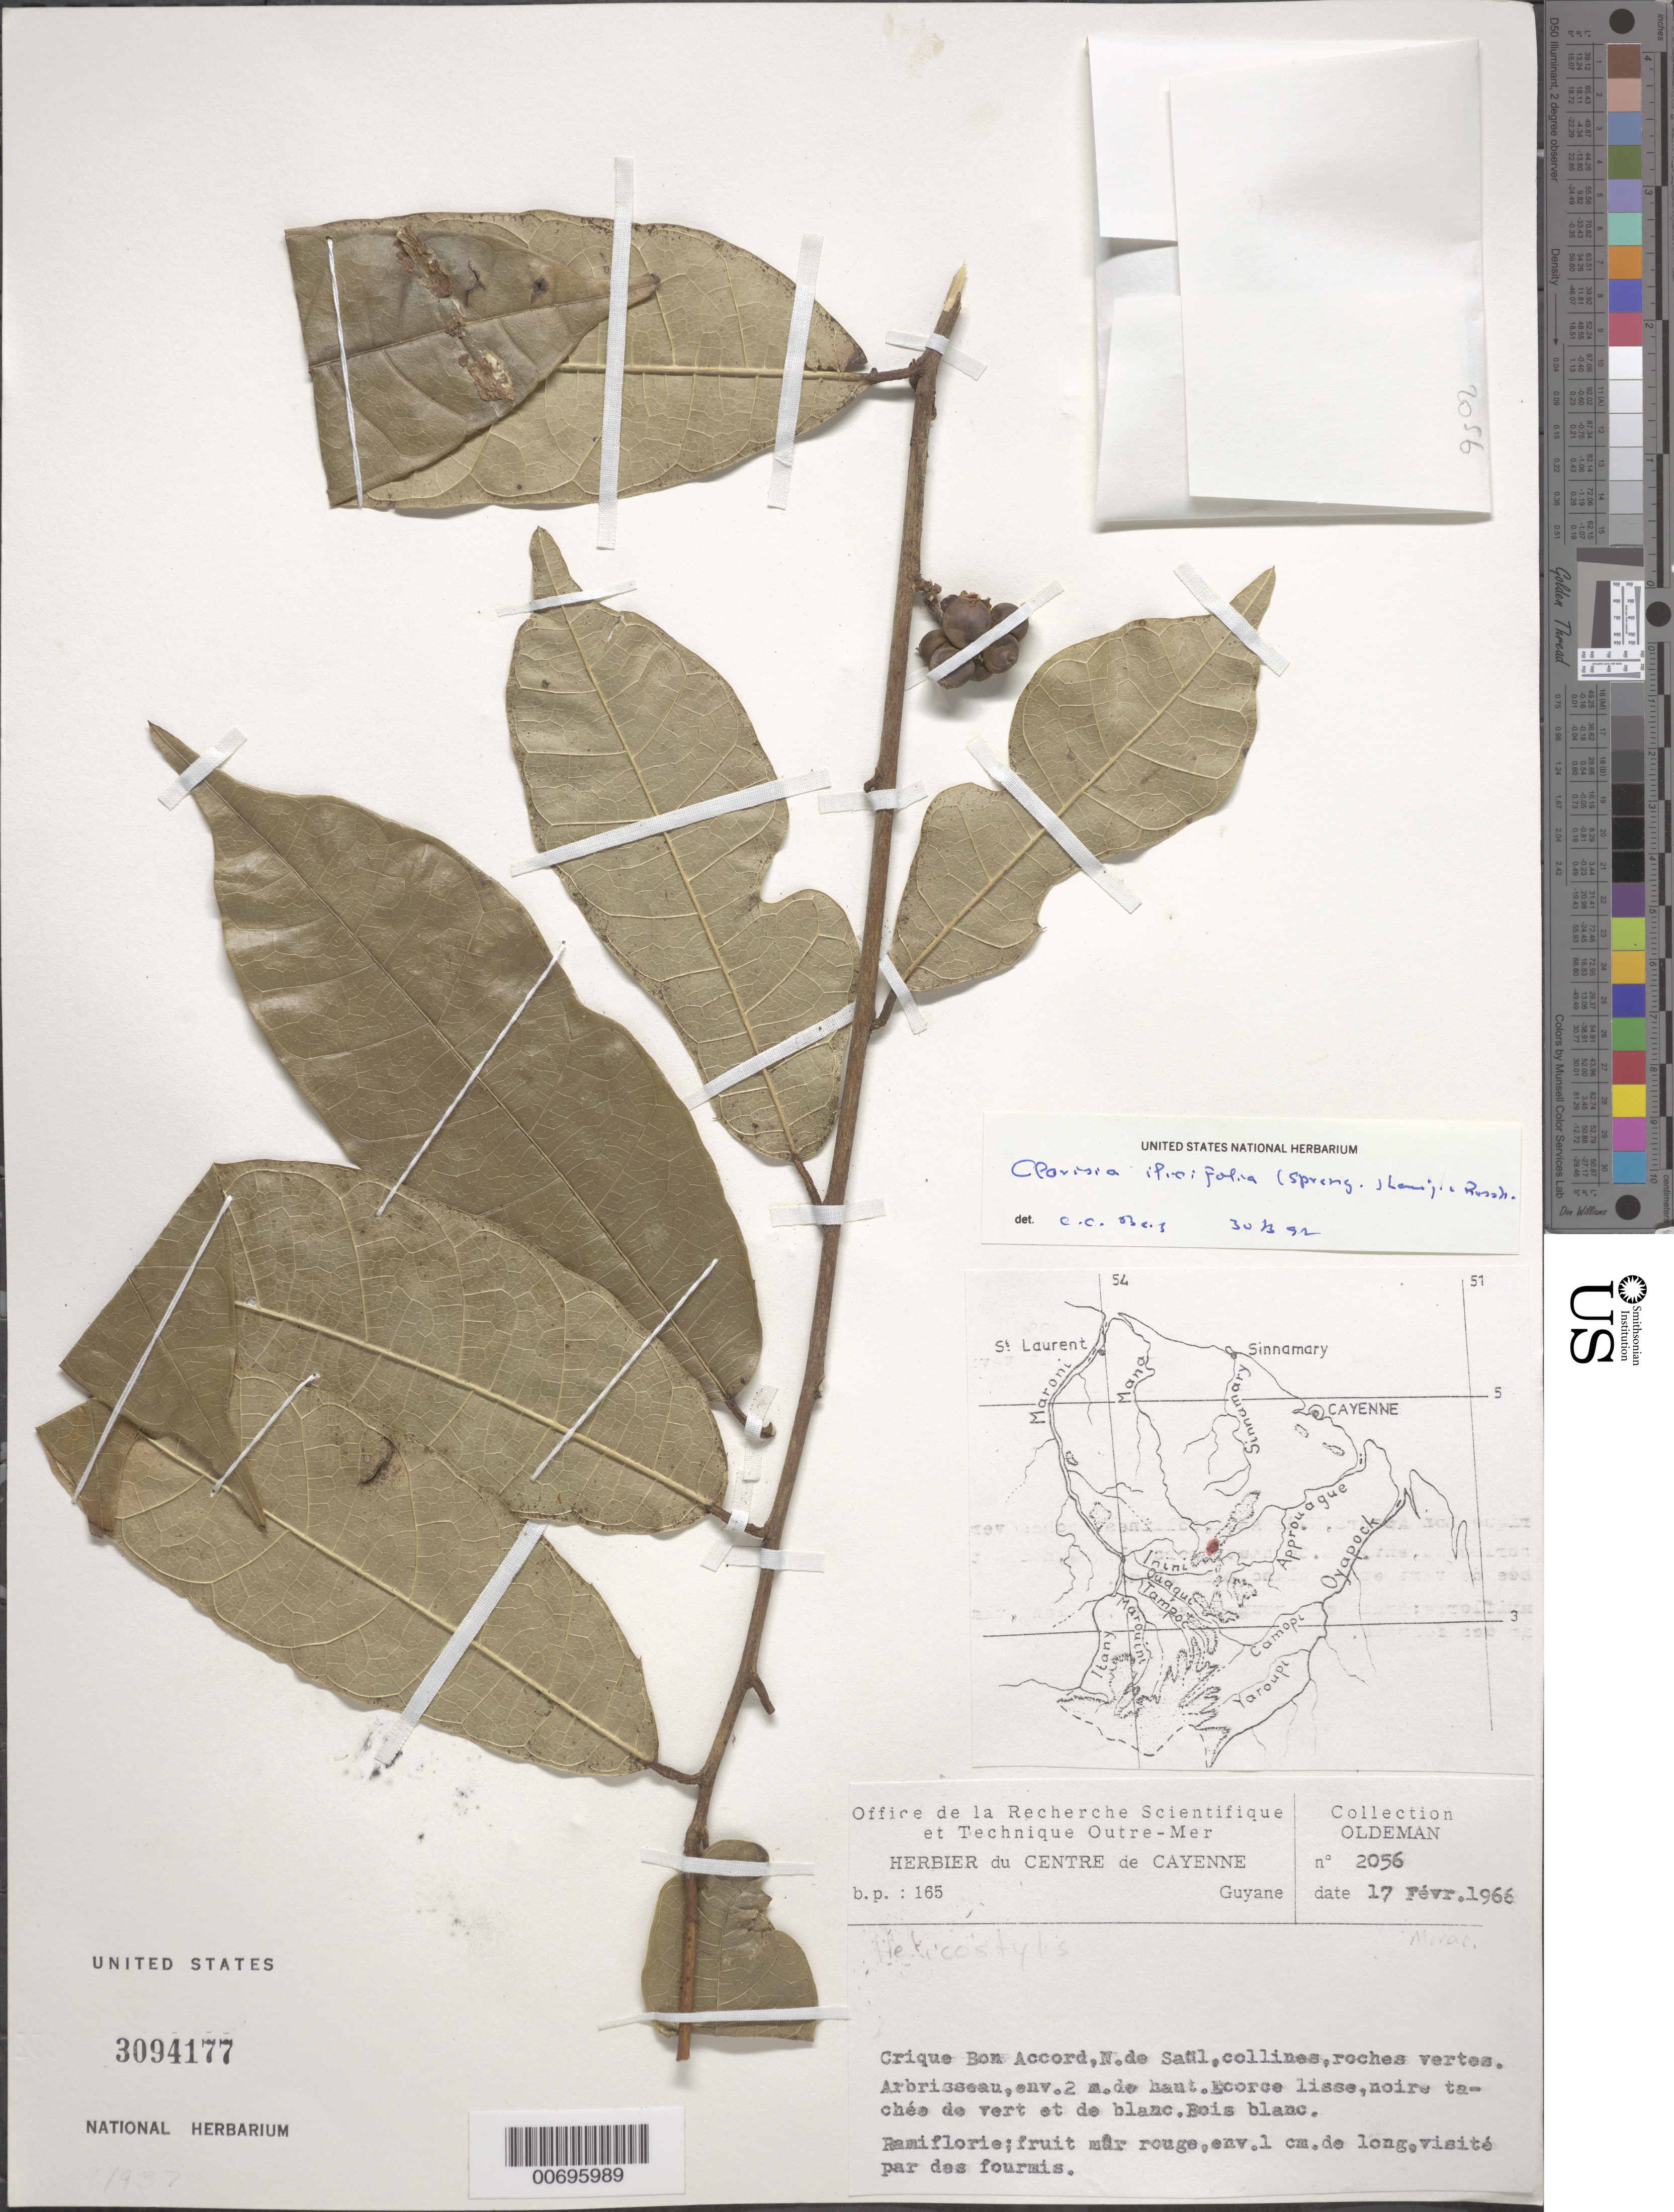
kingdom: Plantae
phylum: Tracheophyta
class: Magnoliopsida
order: Rosales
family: Moraceae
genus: Clarisia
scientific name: Clarisia ilicifolia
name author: (Spreng.) Lanj. & Rossberg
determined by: Berg, C. C.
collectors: R. Oldeman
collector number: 2056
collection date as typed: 17-Feb-66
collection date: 1966-02-17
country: French Guiana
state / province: Saint-Laurent-du-Maroni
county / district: Saül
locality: Crique Bon Accord, N de Saül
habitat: Collines , roches vertes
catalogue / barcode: US 3094177